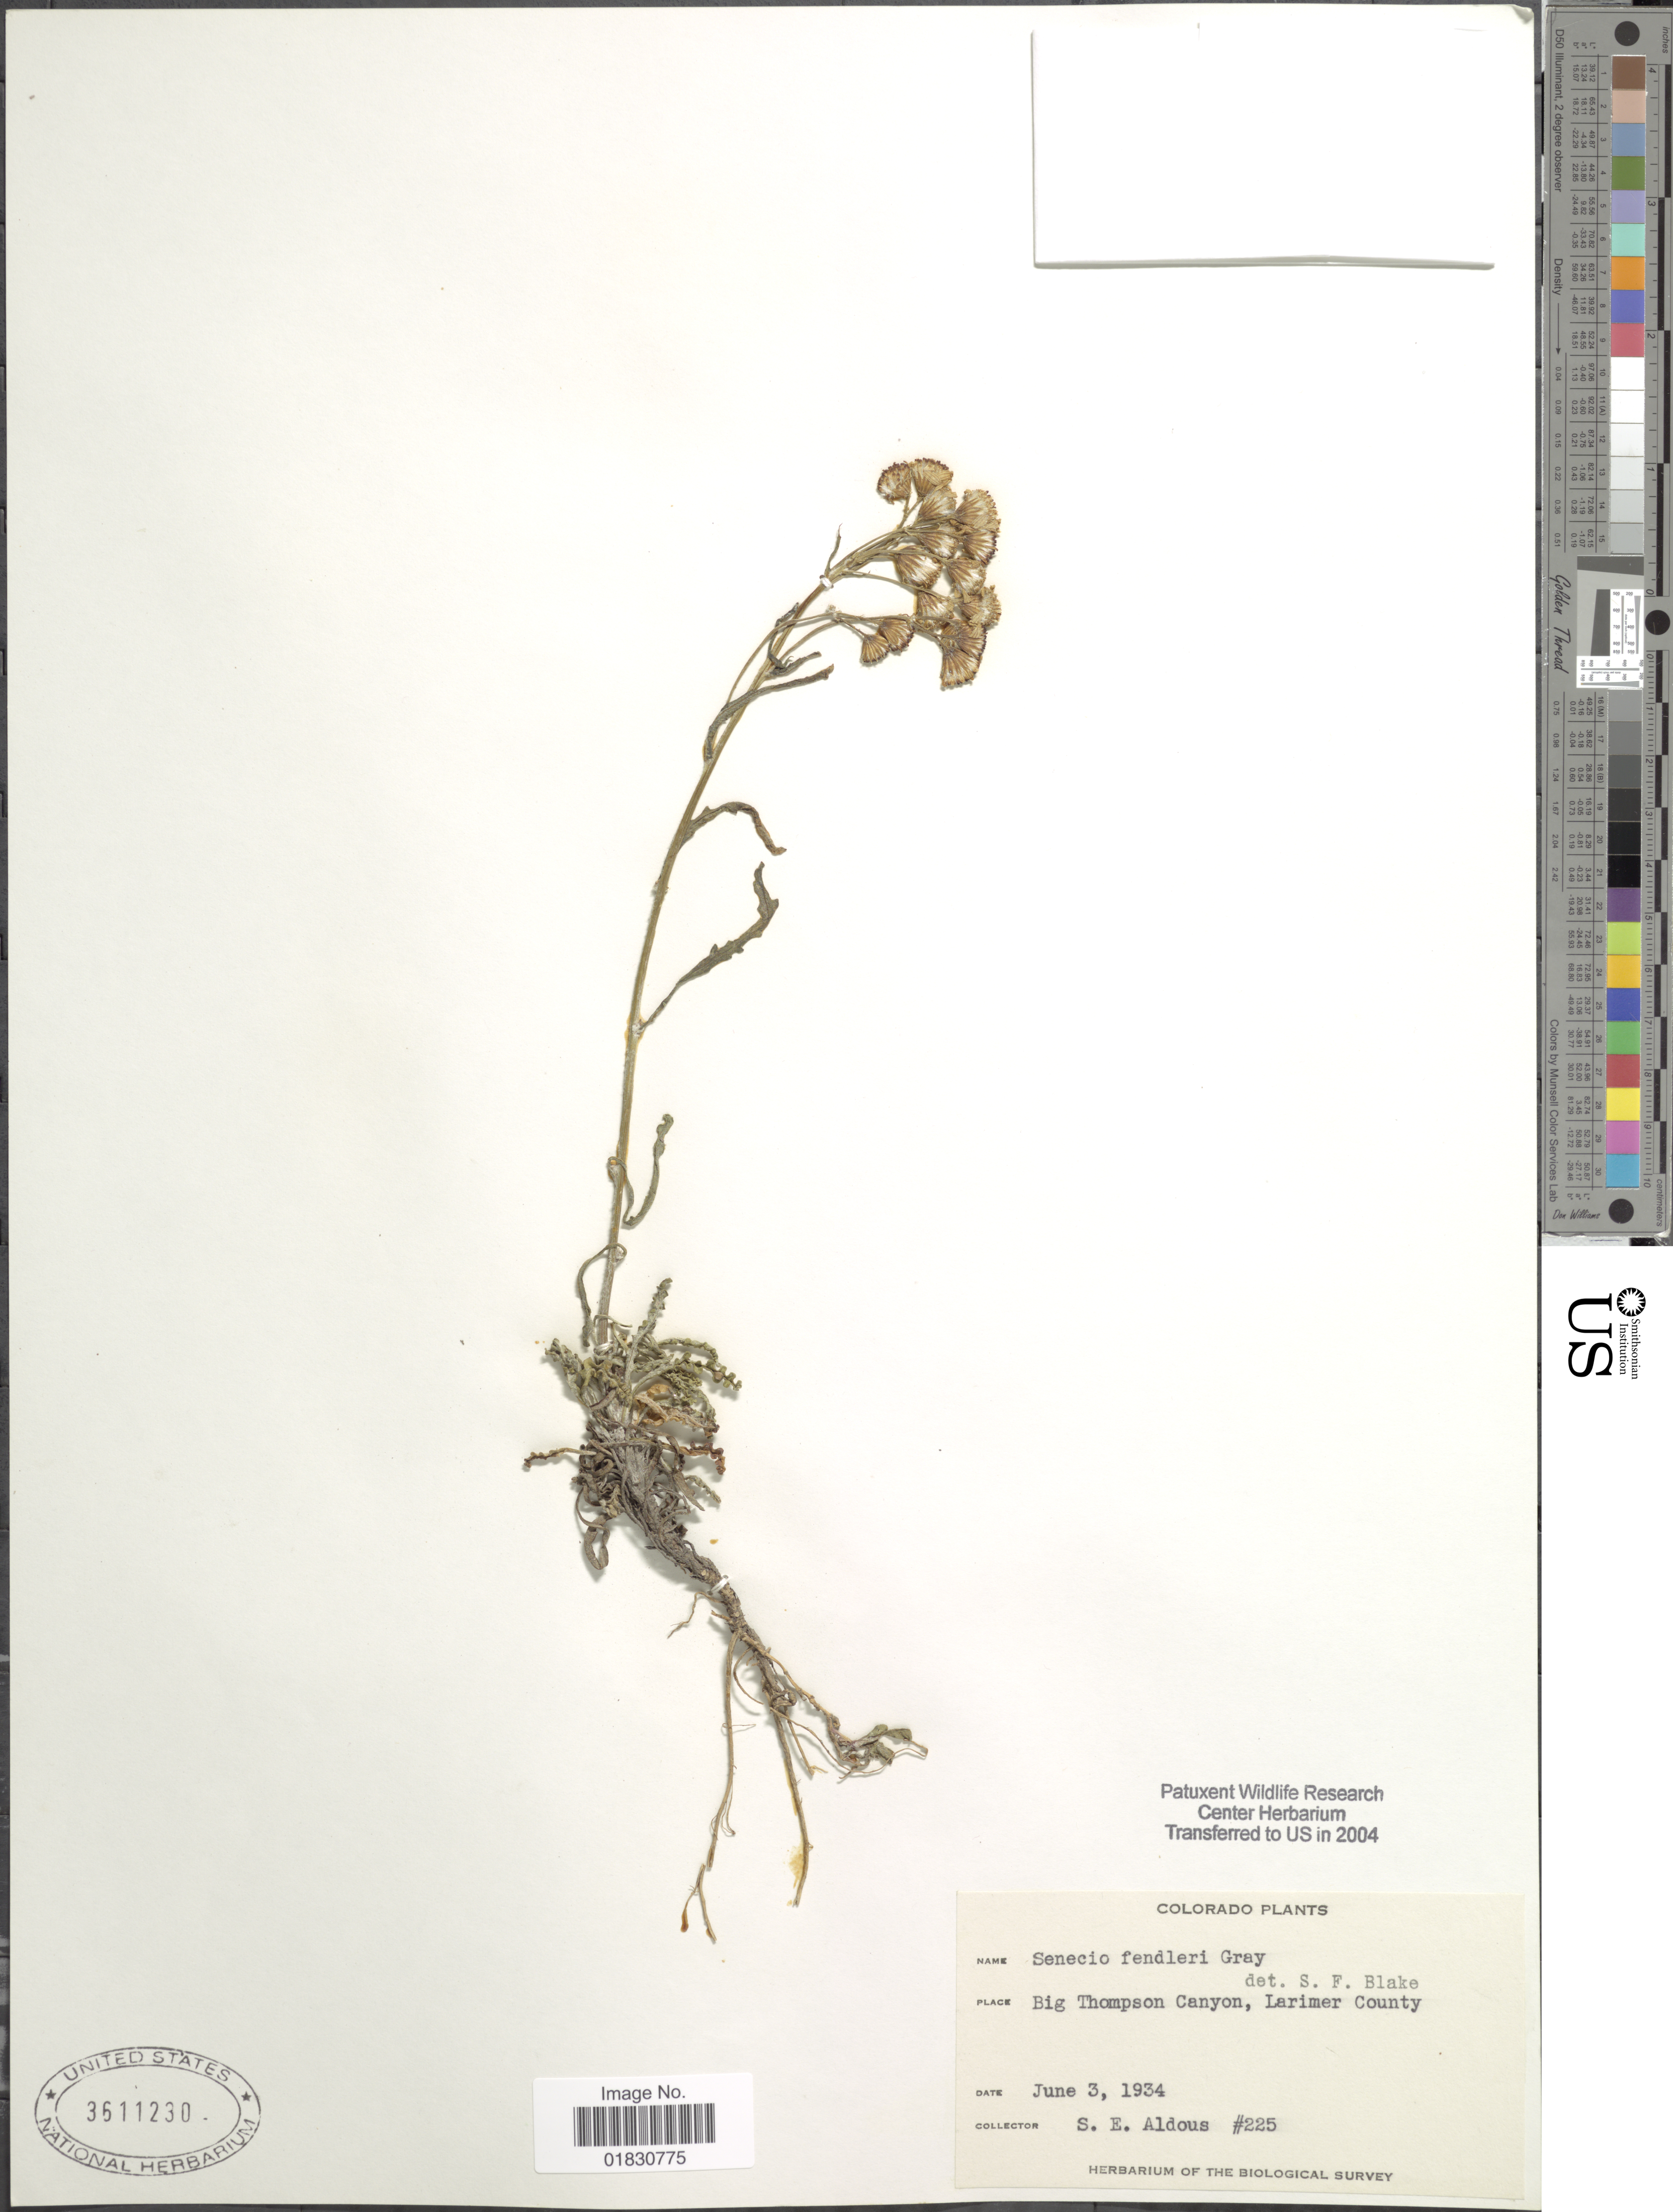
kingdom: Plantae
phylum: Tracheophyta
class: Magnoliopsida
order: Asterales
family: Asteraceae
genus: Packera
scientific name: Packera fendleri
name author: (A. Gray) W.A. Weber & Á. Löve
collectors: S. Aldous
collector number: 225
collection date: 1934-06-03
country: United States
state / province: Colorado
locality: Big Thompson Canyon, Larimer County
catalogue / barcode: US 3611230